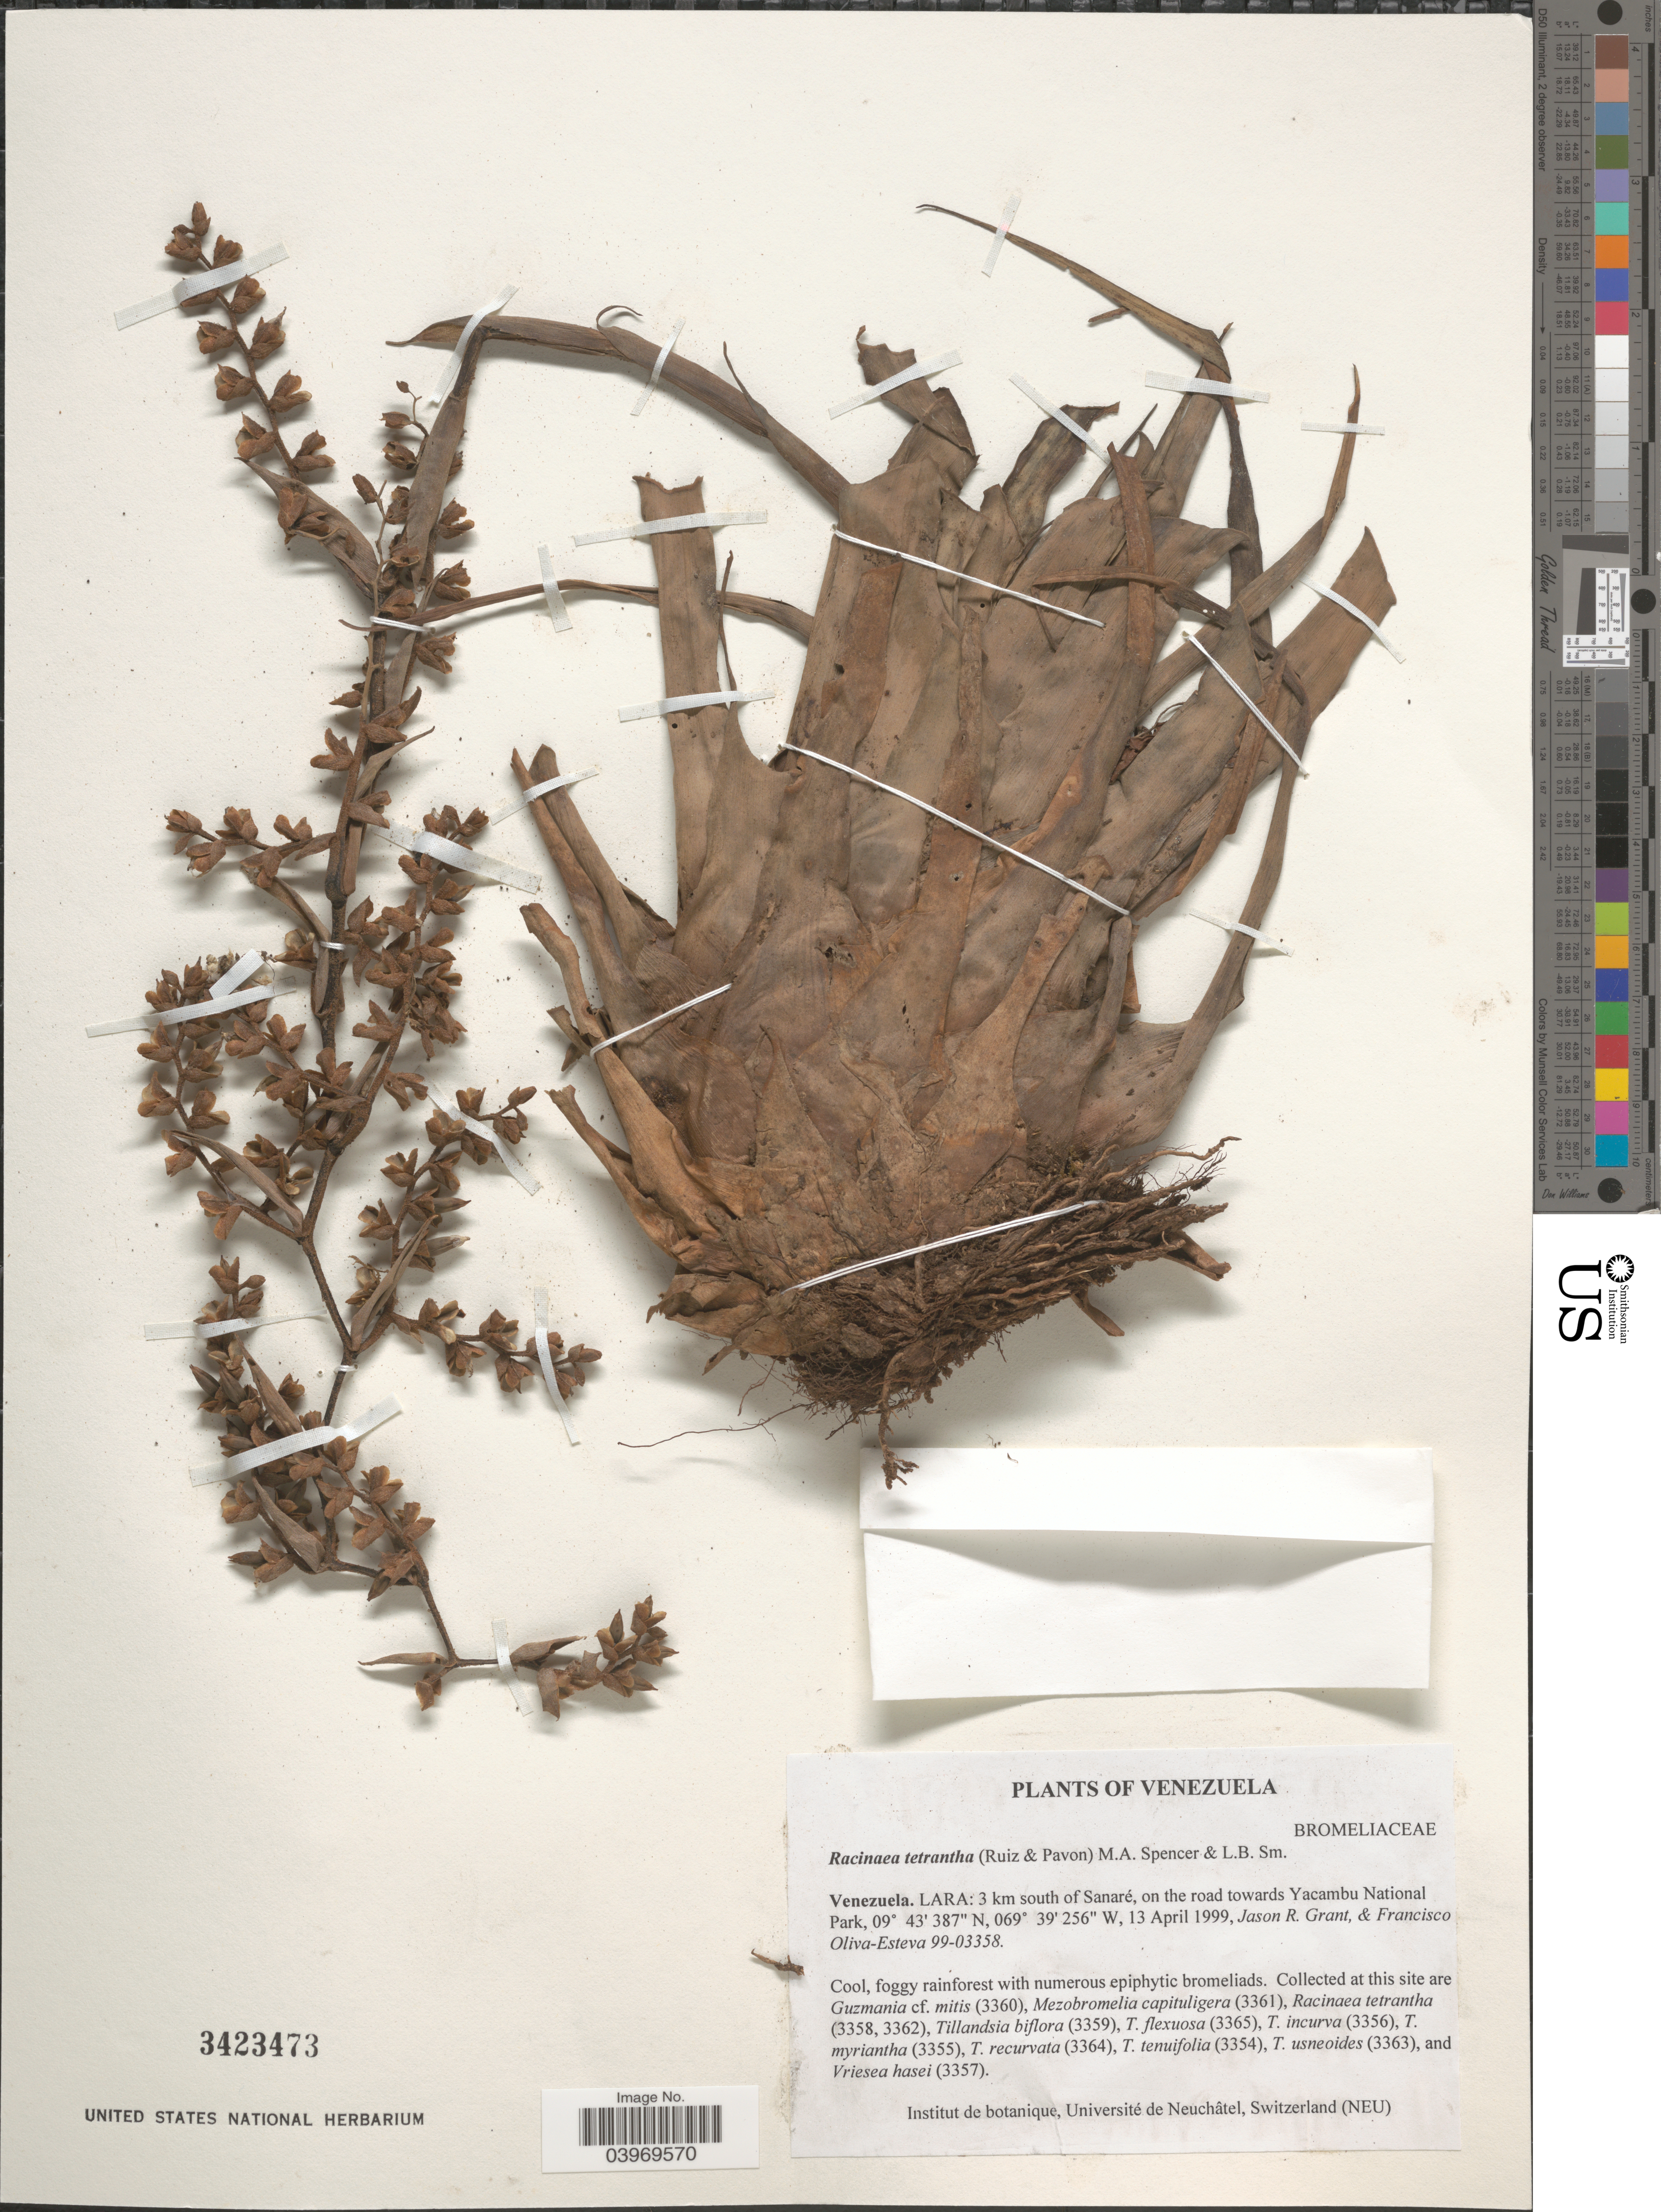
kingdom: Plantae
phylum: Tracheophyta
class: Liliopsida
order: Poales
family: Bromeliaceae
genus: Racinaea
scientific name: Racinaea tetrantha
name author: (Ruiz & Pav.) L.B. Sm.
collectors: J. R. Grant & F. Oliva-Esteva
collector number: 99-03358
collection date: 1999-04-13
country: Venezuela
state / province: Lara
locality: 3 km south of Sanaré, on the road towards Yacambu National Park.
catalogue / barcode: US 3423473